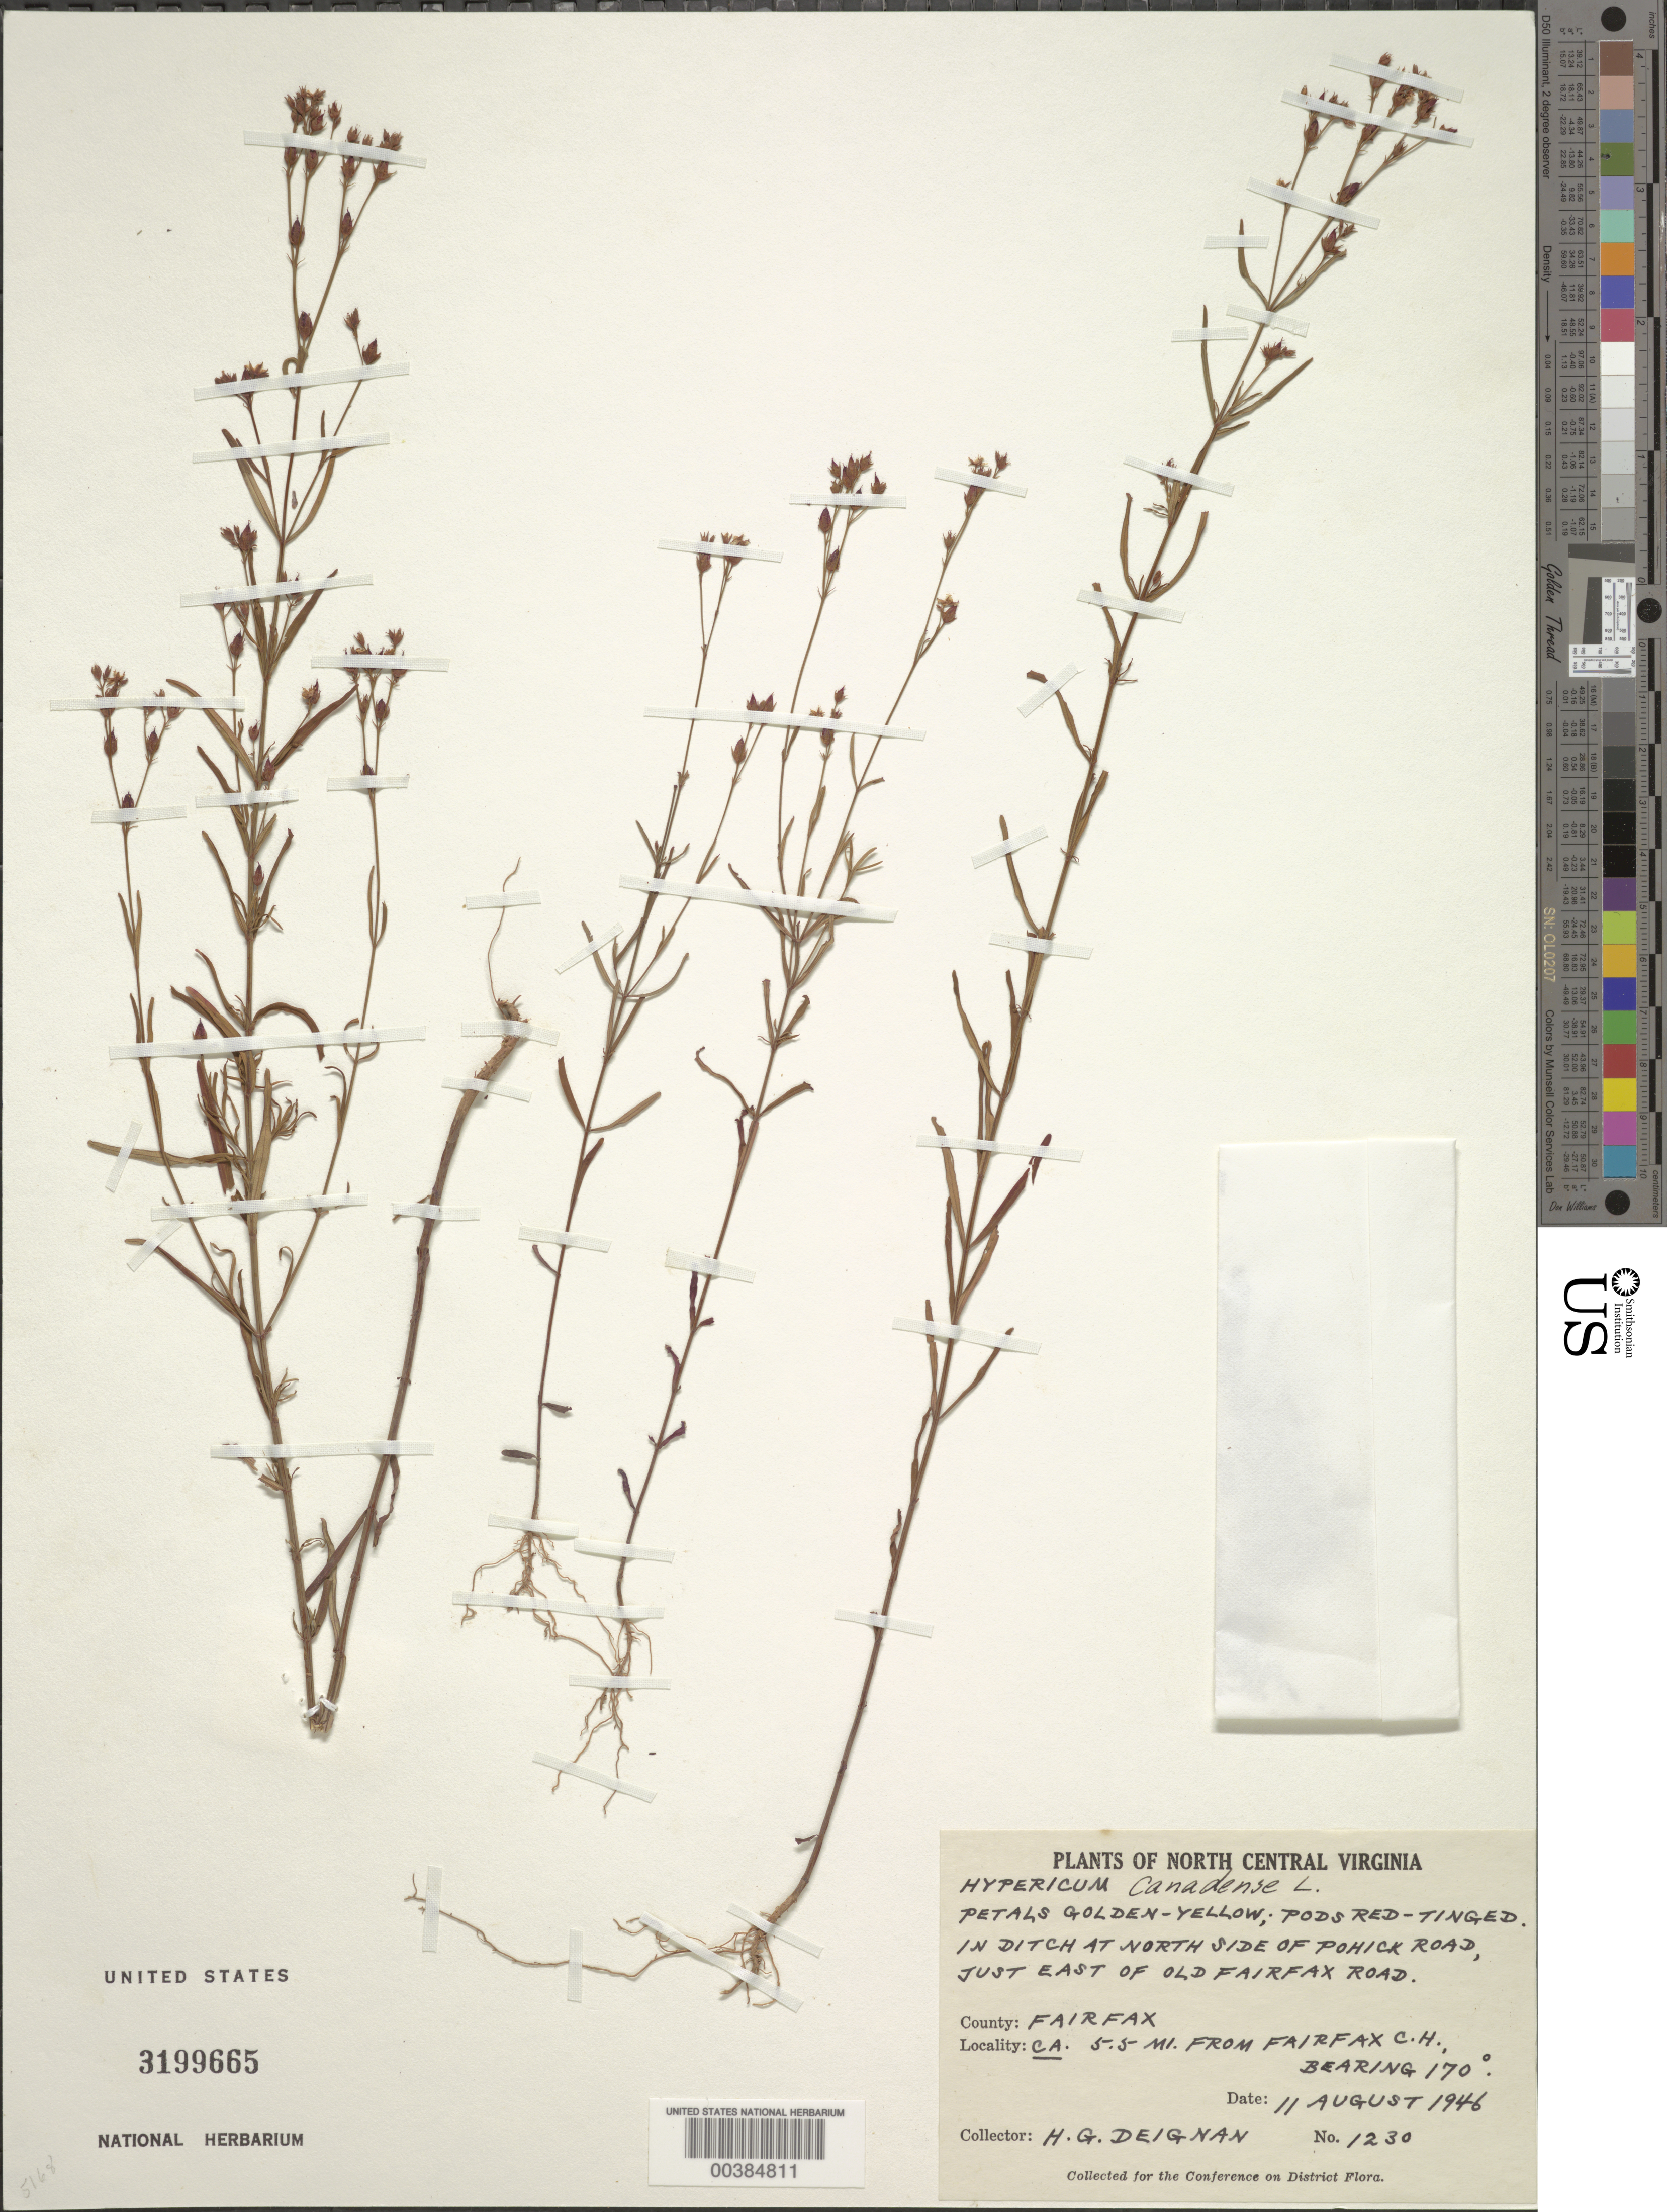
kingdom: Plantae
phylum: Tracheophyta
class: Magnoliopsida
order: Malpighiales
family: Hypericaceae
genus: Hypericum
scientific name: Hypericum canadense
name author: L.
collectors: H. Deignan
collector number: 1230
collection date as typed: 11 Aug 1946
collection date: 1946-08-11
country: United States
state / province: Virginia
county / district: Fairfax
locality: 5.5 mi. from Fairfax County Court House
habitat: In ditch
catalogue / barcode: US 3199665